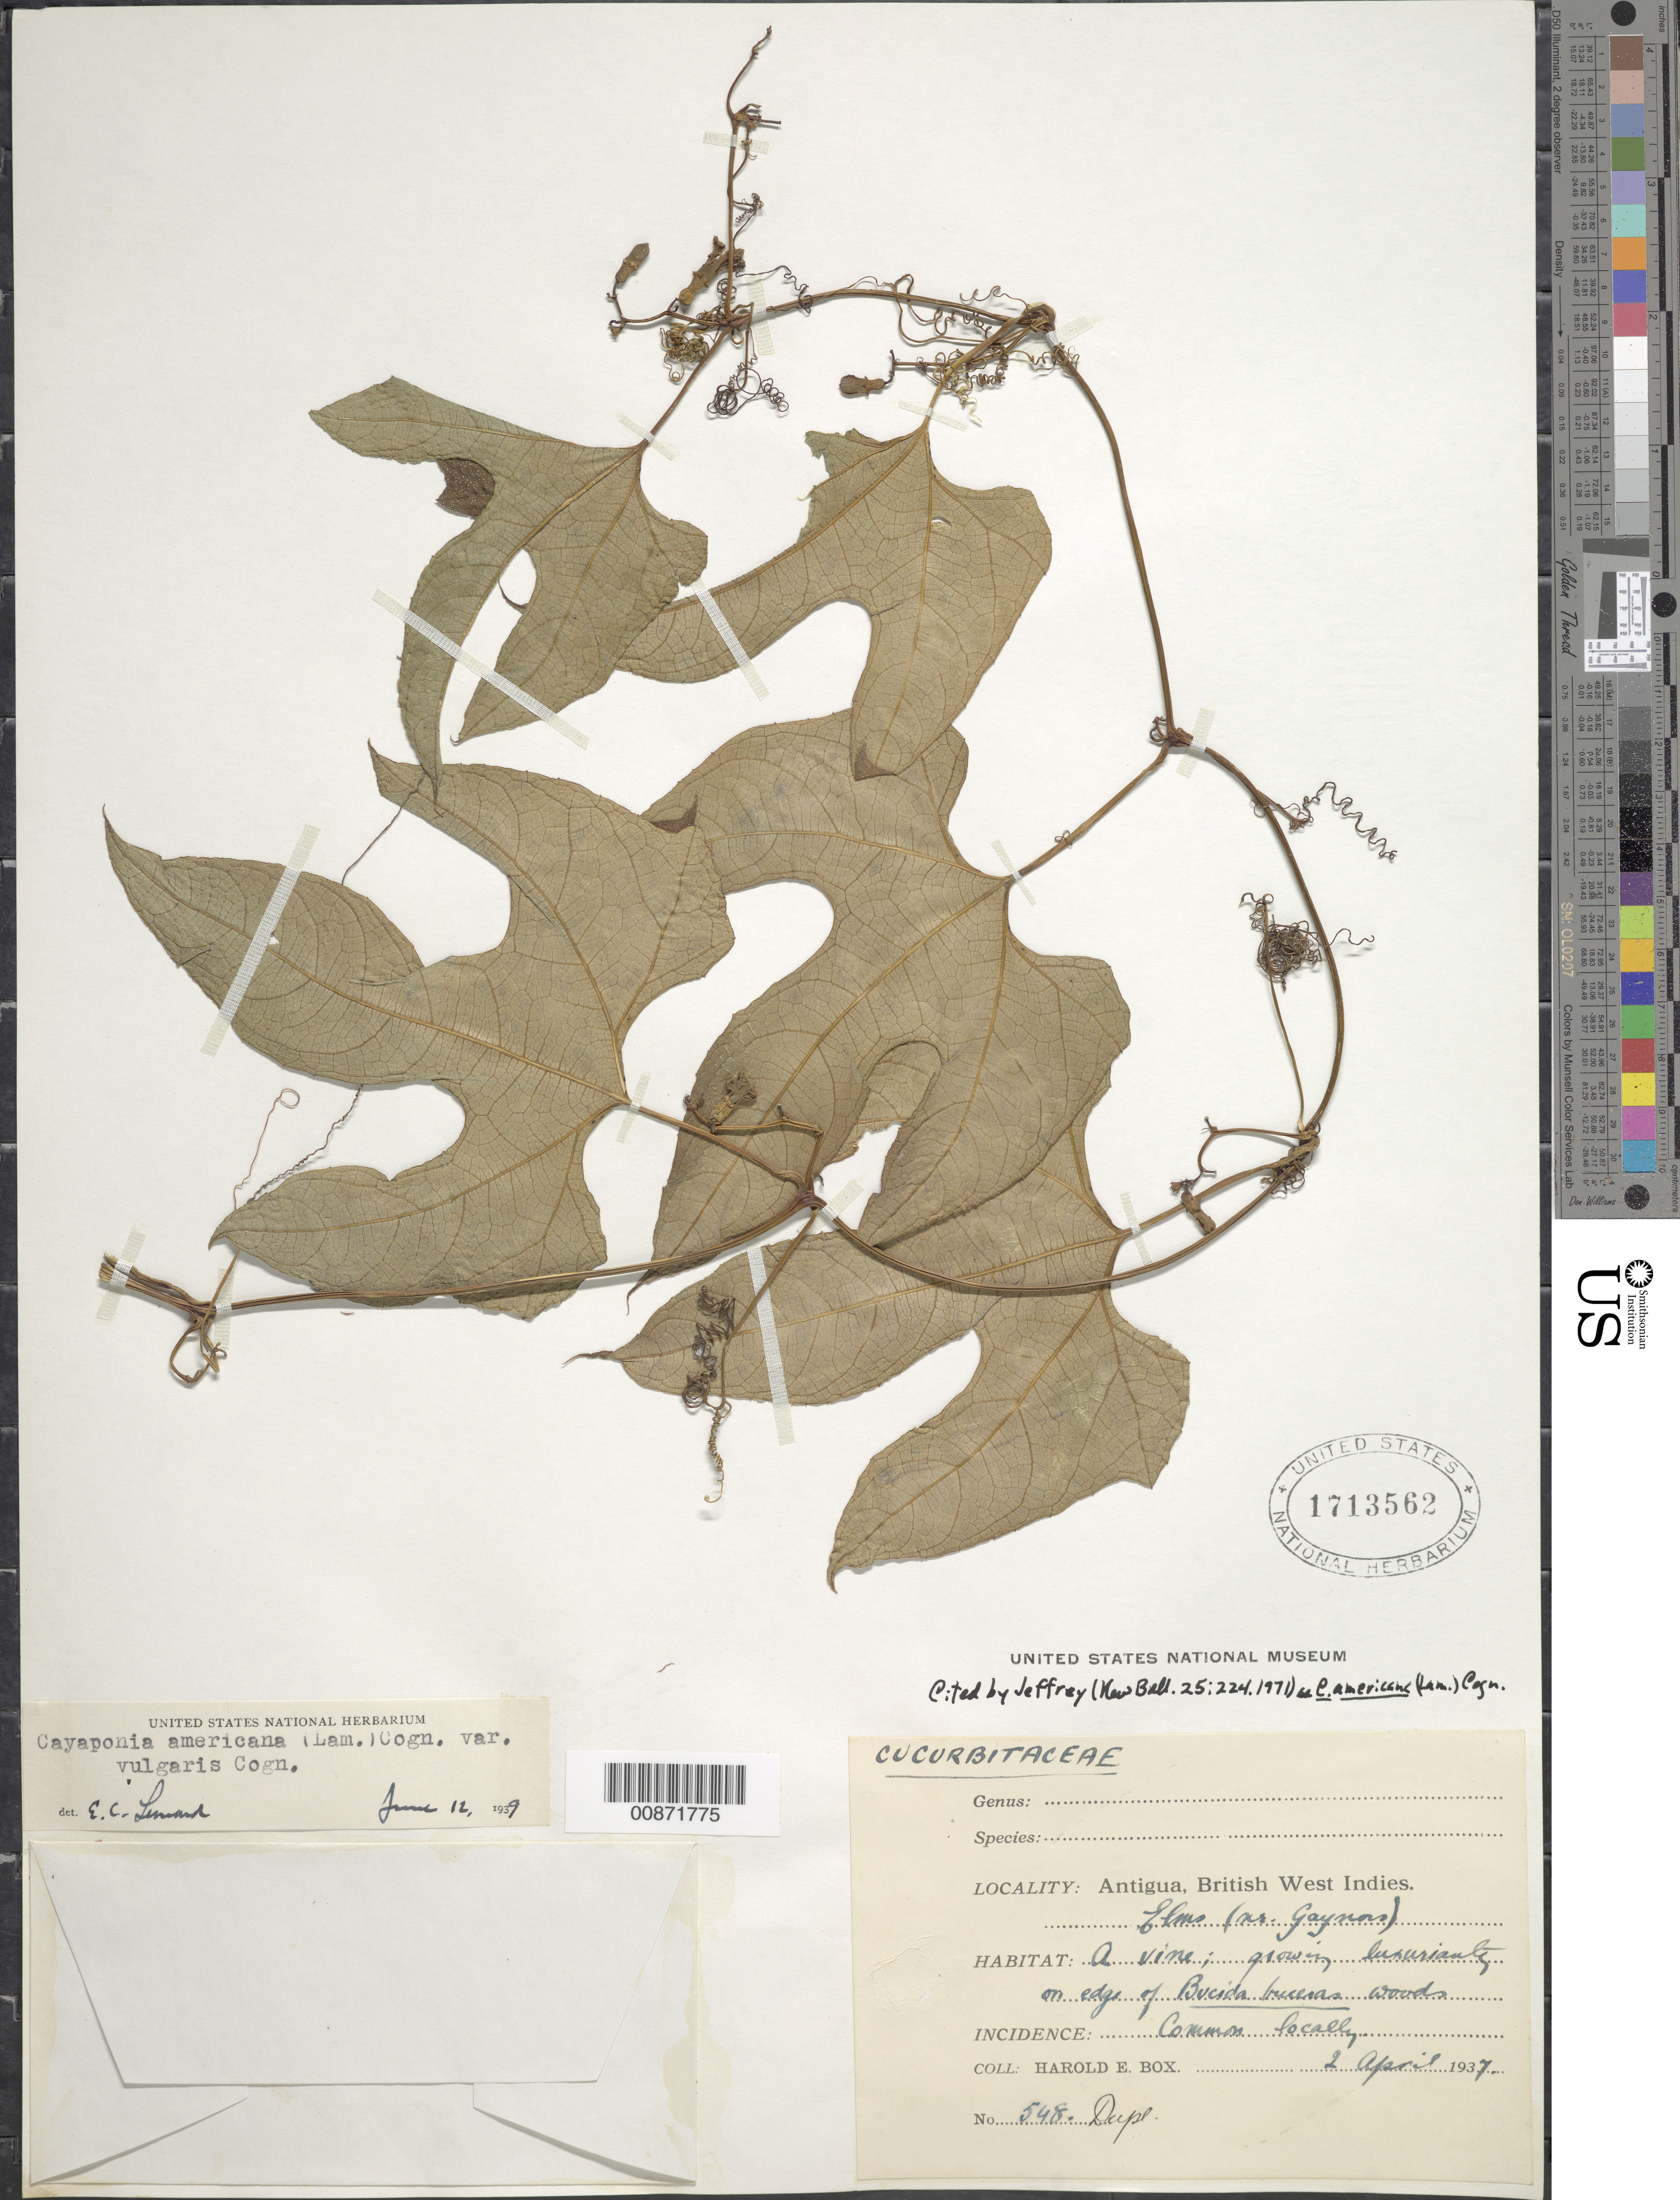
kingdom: Plantae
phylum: Tracheophyta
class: Magnoliopsida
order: Cucurbitales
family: Cucurbitaceae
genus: Cayaponia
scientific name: Cayaponia americana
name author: (Lam.) Cogn.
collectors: H. E. Box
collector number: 548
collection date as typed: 02 Apr 1937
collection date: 1937-04-02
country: Antigua and Barbuda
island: Leeward Is.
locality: Elms. Near Gaynors.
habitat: On edge of Bucida buceras woods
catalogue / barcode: US 1713562